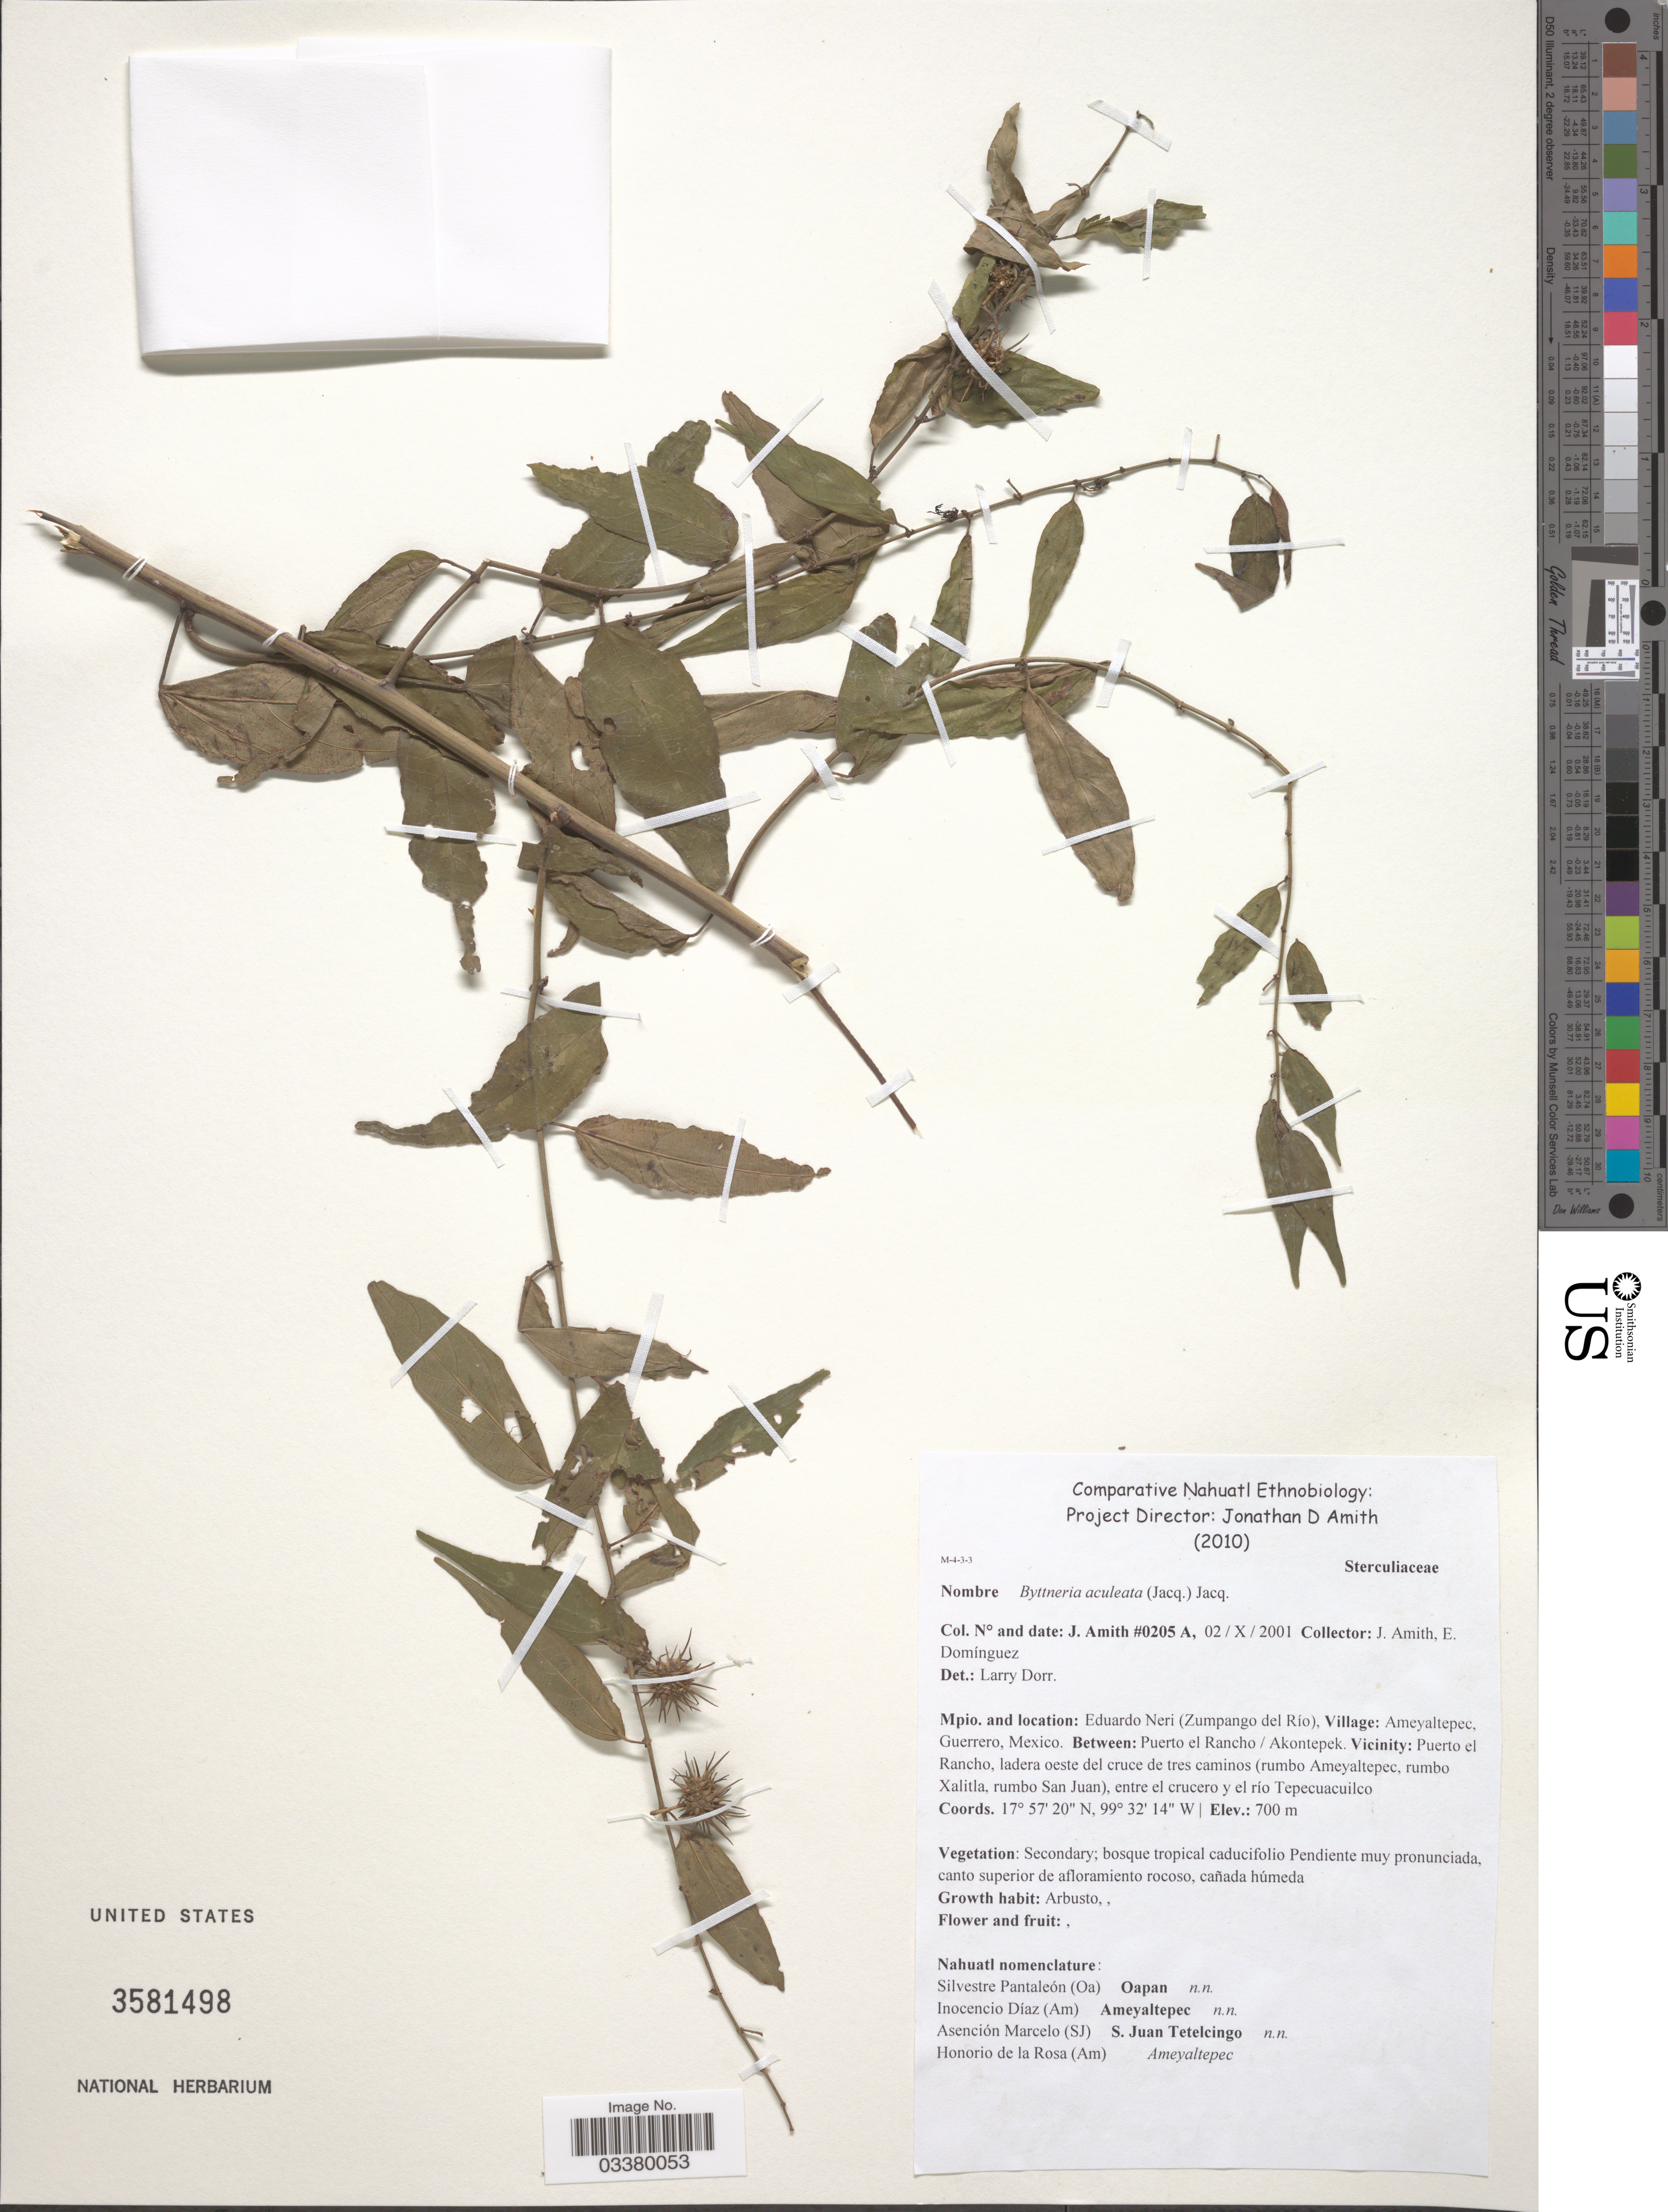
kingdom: Plantae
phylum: Tracheophyta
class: Magnoliopsida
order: Malvales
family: Malvaceae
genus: Byttneria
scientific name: Byttneria aculeata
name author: (Jacq.) Jacq.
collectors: J. D. Amith & E. Dominguez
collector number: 0205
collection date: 2001-10-02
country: Mexico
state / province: Guerrero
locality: Mpio1. and location: Eduardo Neri (Zumpango del Río), Village: Ameyaltepe. Between: Puerto el Rancho / Akontepek. Vicinity: Puerto Rancho, ladera oeste del cruce de tres caminos (rumbo Ameyaltepec, rumbo Xalitla, rumbo San Juan), entre el crucero y el río Tepecuacuilco.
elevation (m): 700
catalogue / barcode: US 3581498